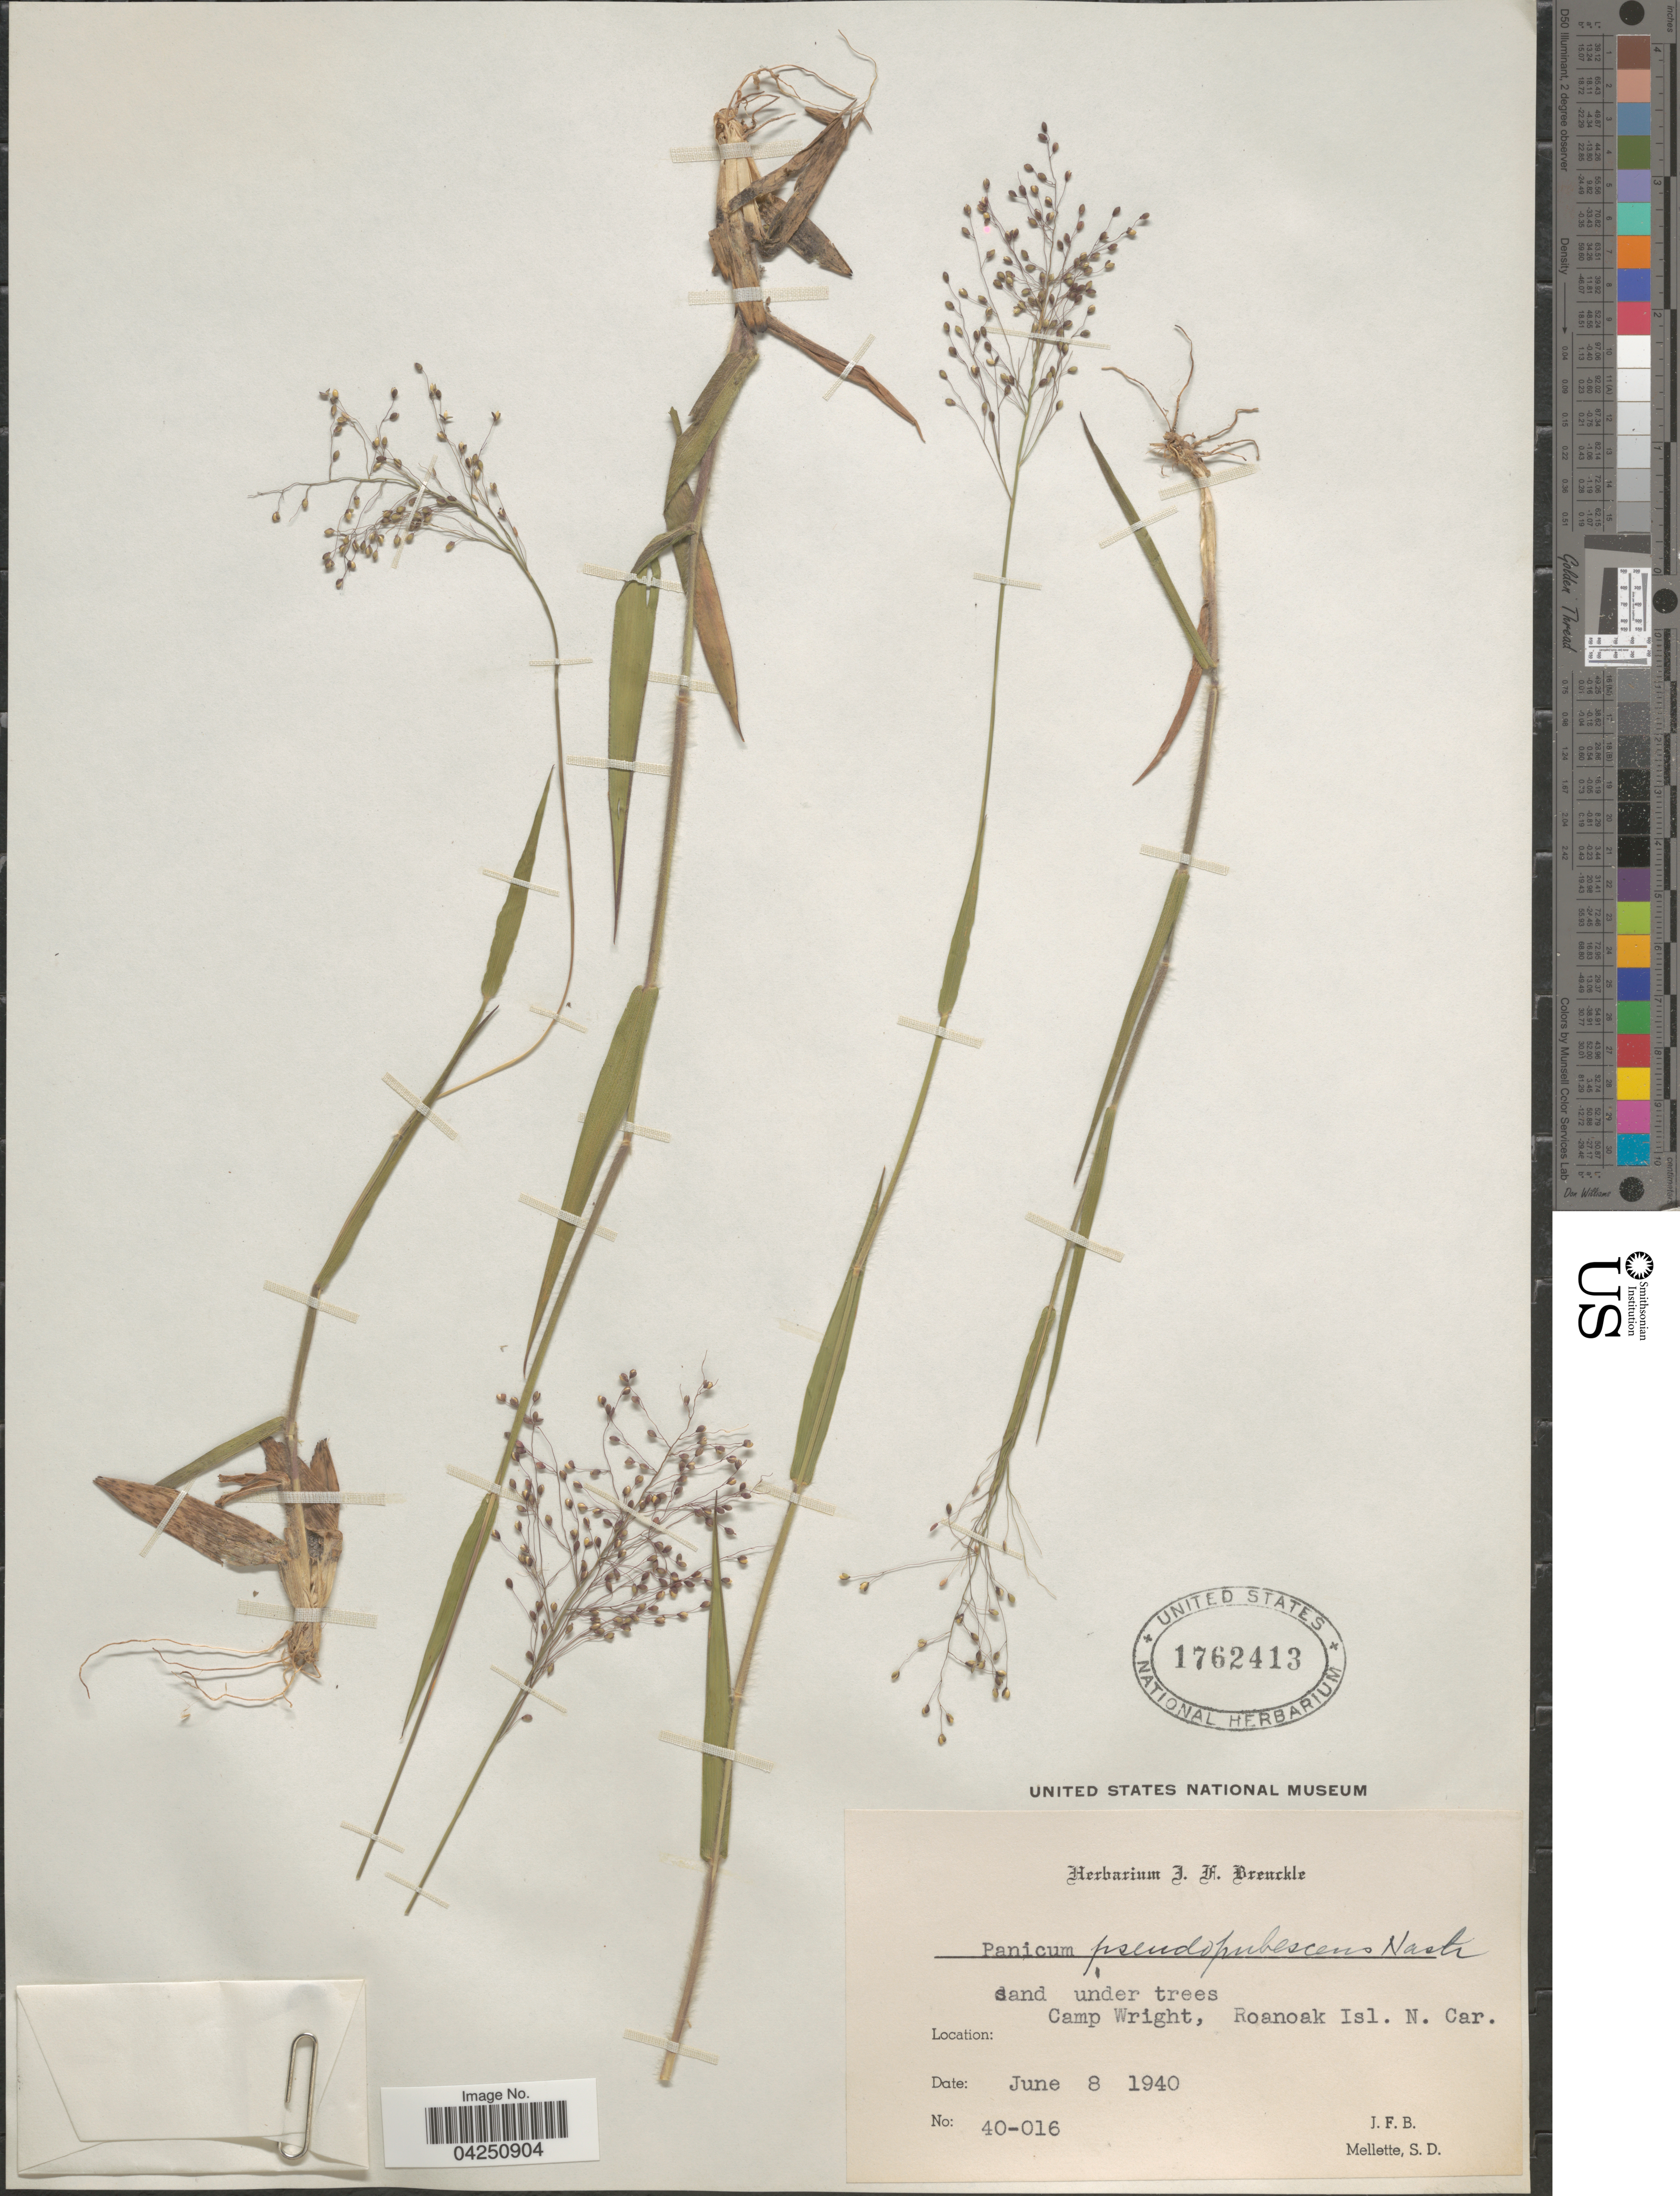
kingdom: Plantae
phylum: Tracheophyta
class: Liliopsida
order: Poales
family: Poaceae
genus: Dichanthelium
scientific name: Dichanthelium acuminatum var. acuminatum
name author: (Sw.) Gould & C.A. Clark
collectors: J. Brenckle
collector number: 40-016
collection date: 1940-06-08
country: United States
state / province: North Carolina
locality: Camp Wright, Roanoak Isl.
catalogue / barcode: US 1762413